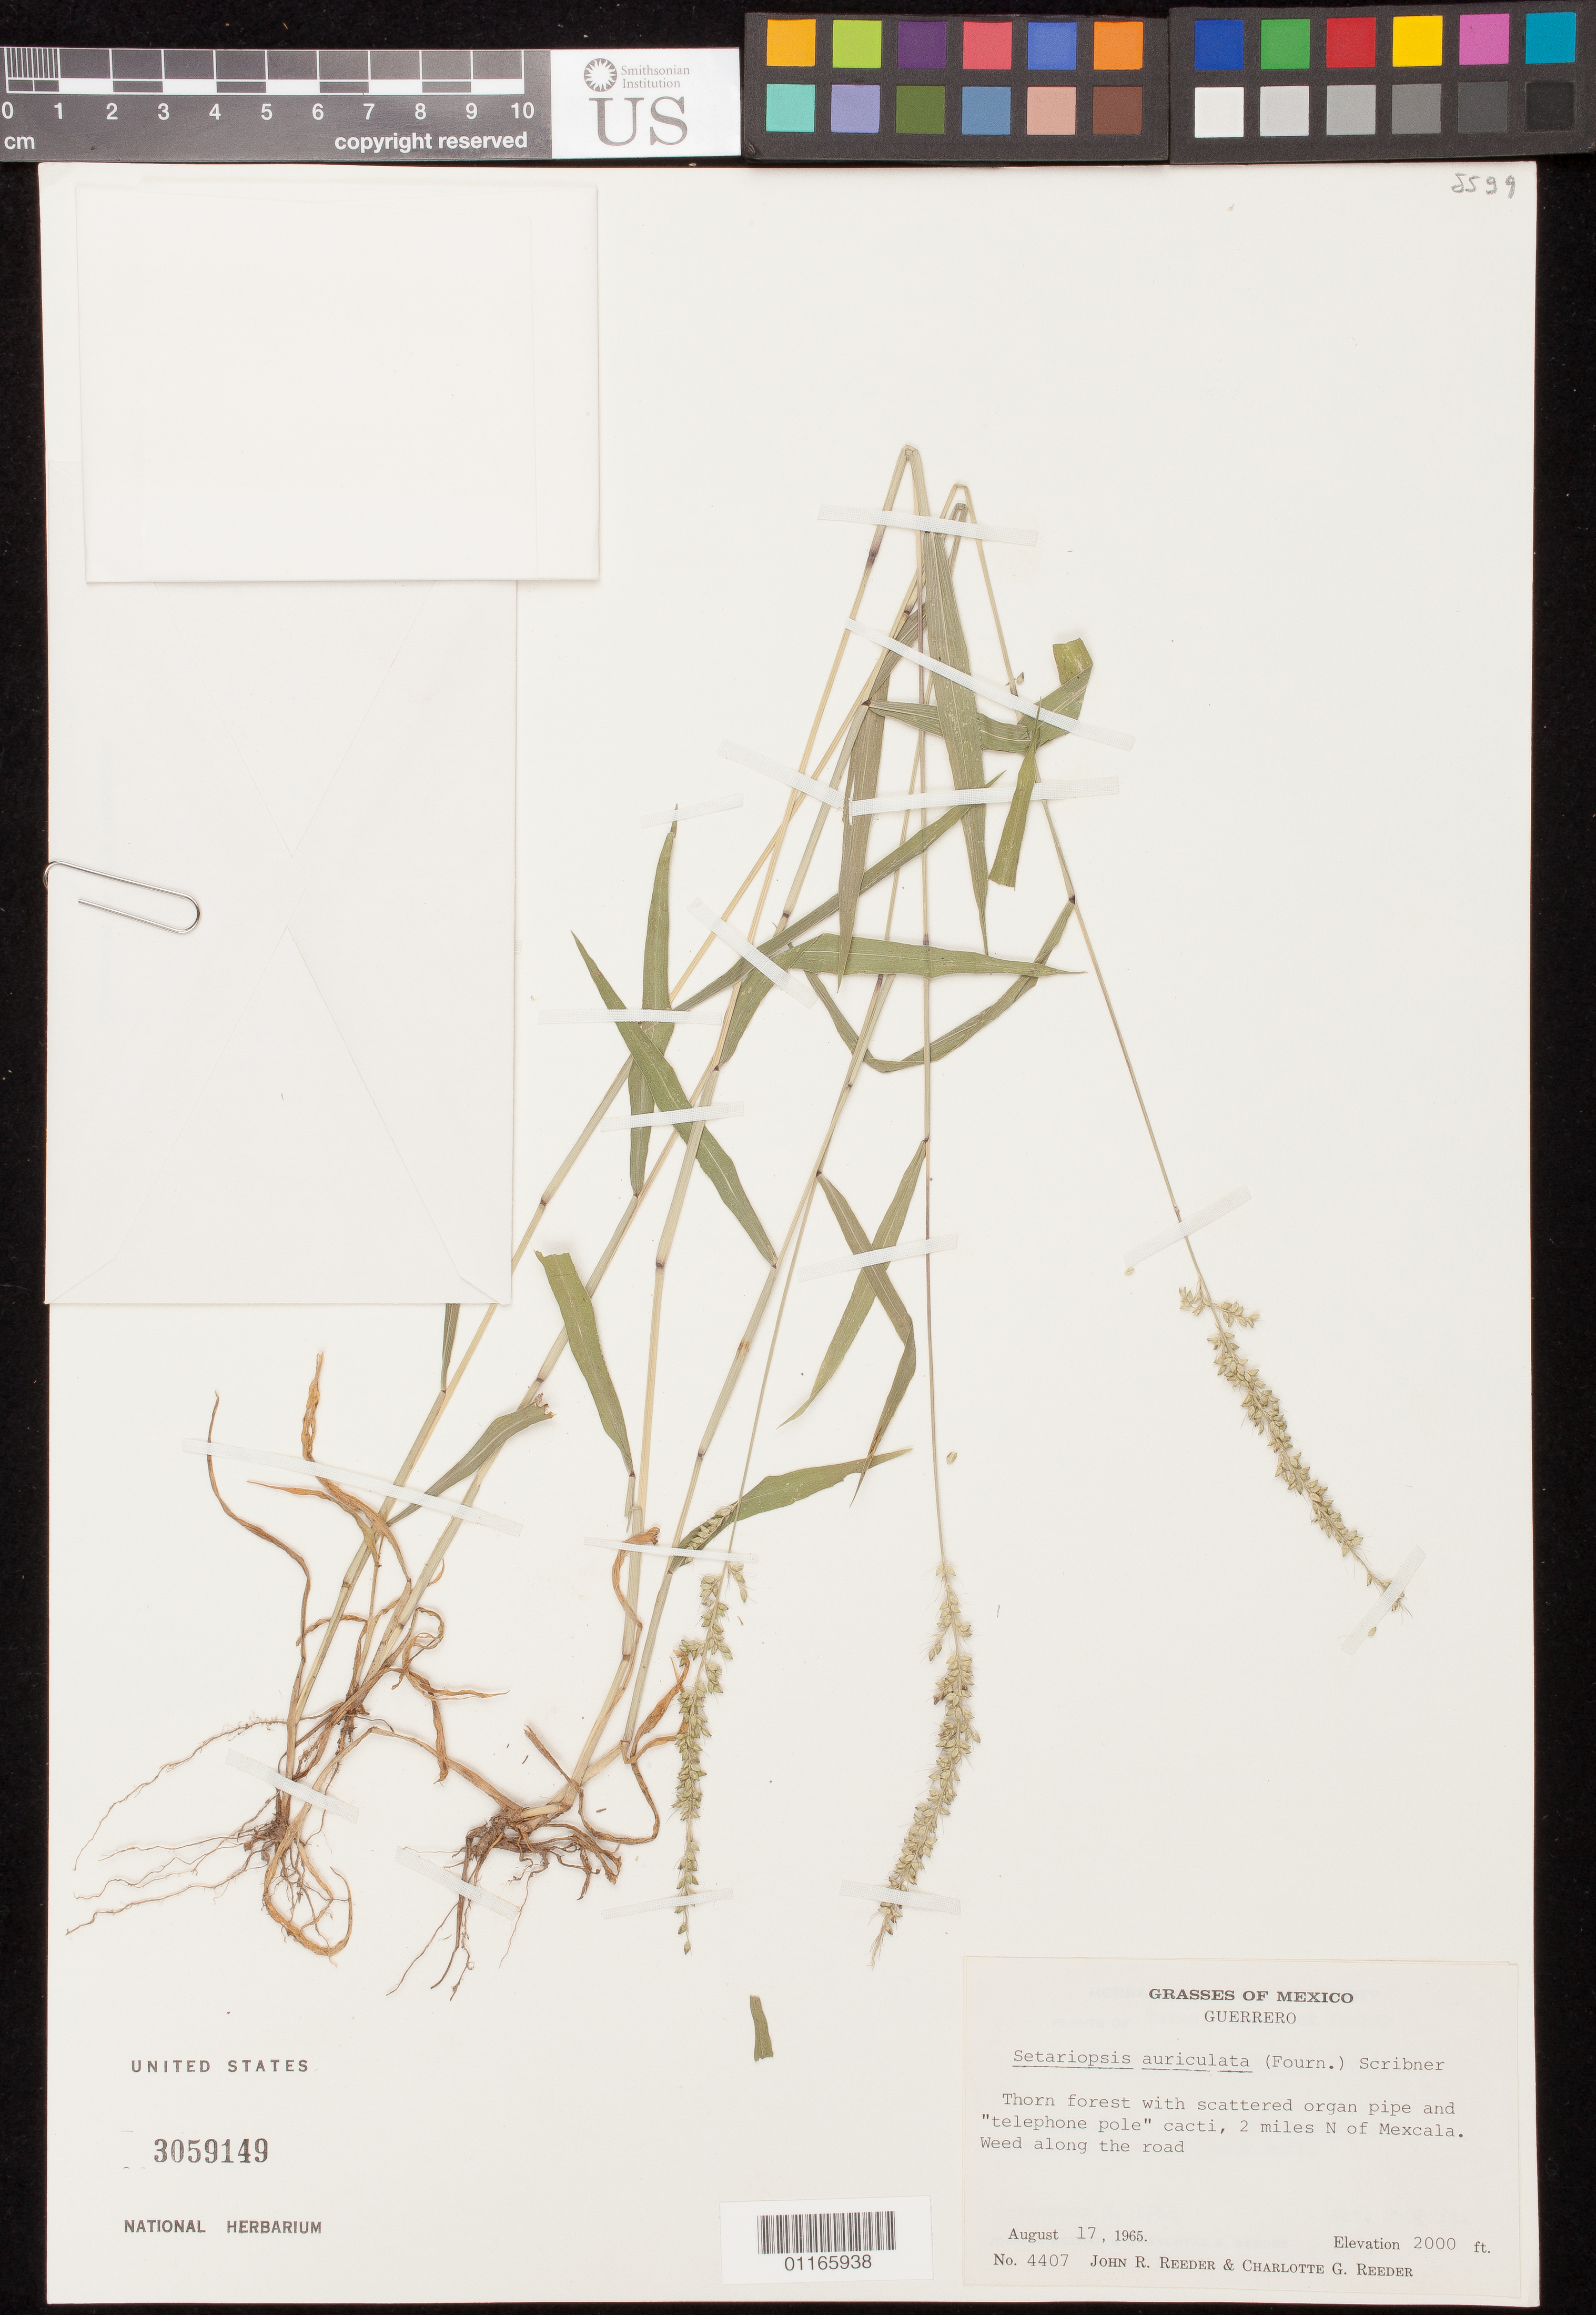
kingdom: Plantae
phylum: Tracheophyta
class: Liliopsida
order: Poales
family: Poaceae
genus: Setariopsis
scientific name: Setariopsis auriculata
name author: (E. Fourn.) Scribn.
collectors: J. R. Reeder & C. G. Reeder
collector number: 4407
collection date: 1965-08-17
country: Mexico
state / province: Guerrero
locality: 2 miles N of Mexcala.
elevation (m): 610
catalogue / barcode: US 3059149